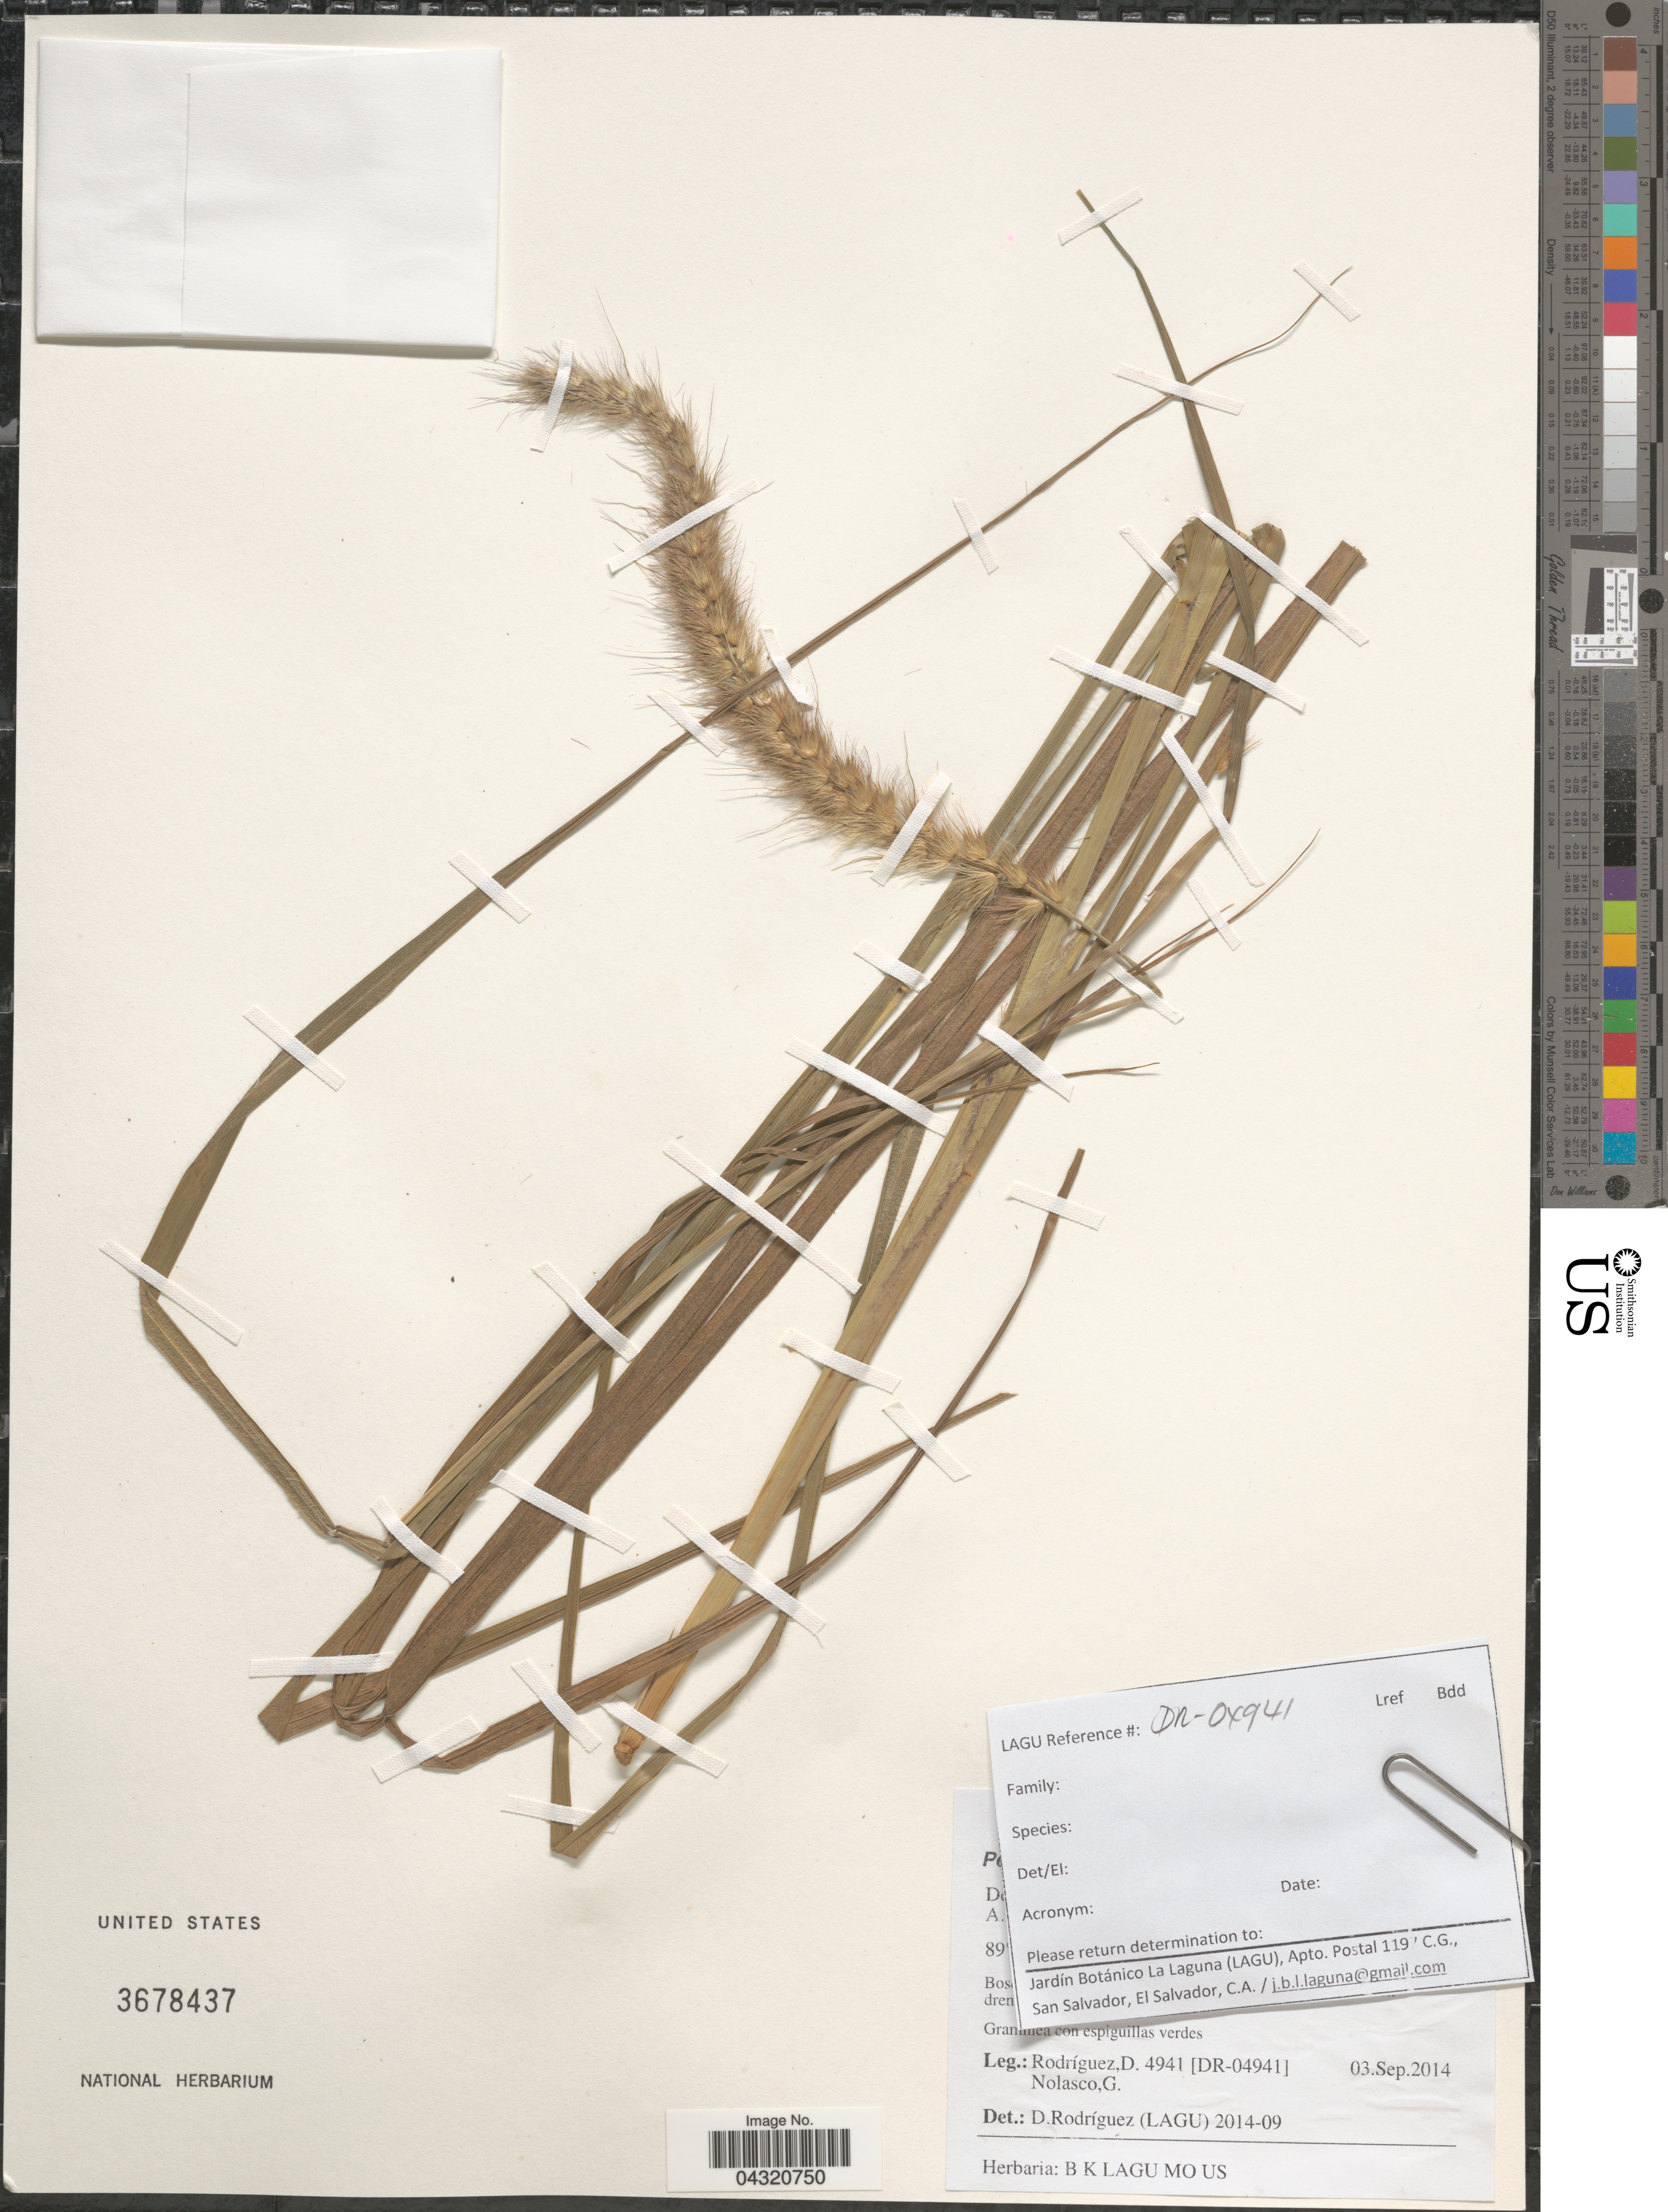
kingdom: Plantae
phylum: Tracheophyta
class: Liliopsida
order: Poales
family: Poaceae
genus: Cenchrus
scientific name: Cenchrus sp.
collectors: D. Rodriguez & G. Nolasco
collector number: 4941 [DR-04941]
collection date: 2014-09-03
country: El Salvador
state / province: San Salvador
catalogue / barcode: US 3678437